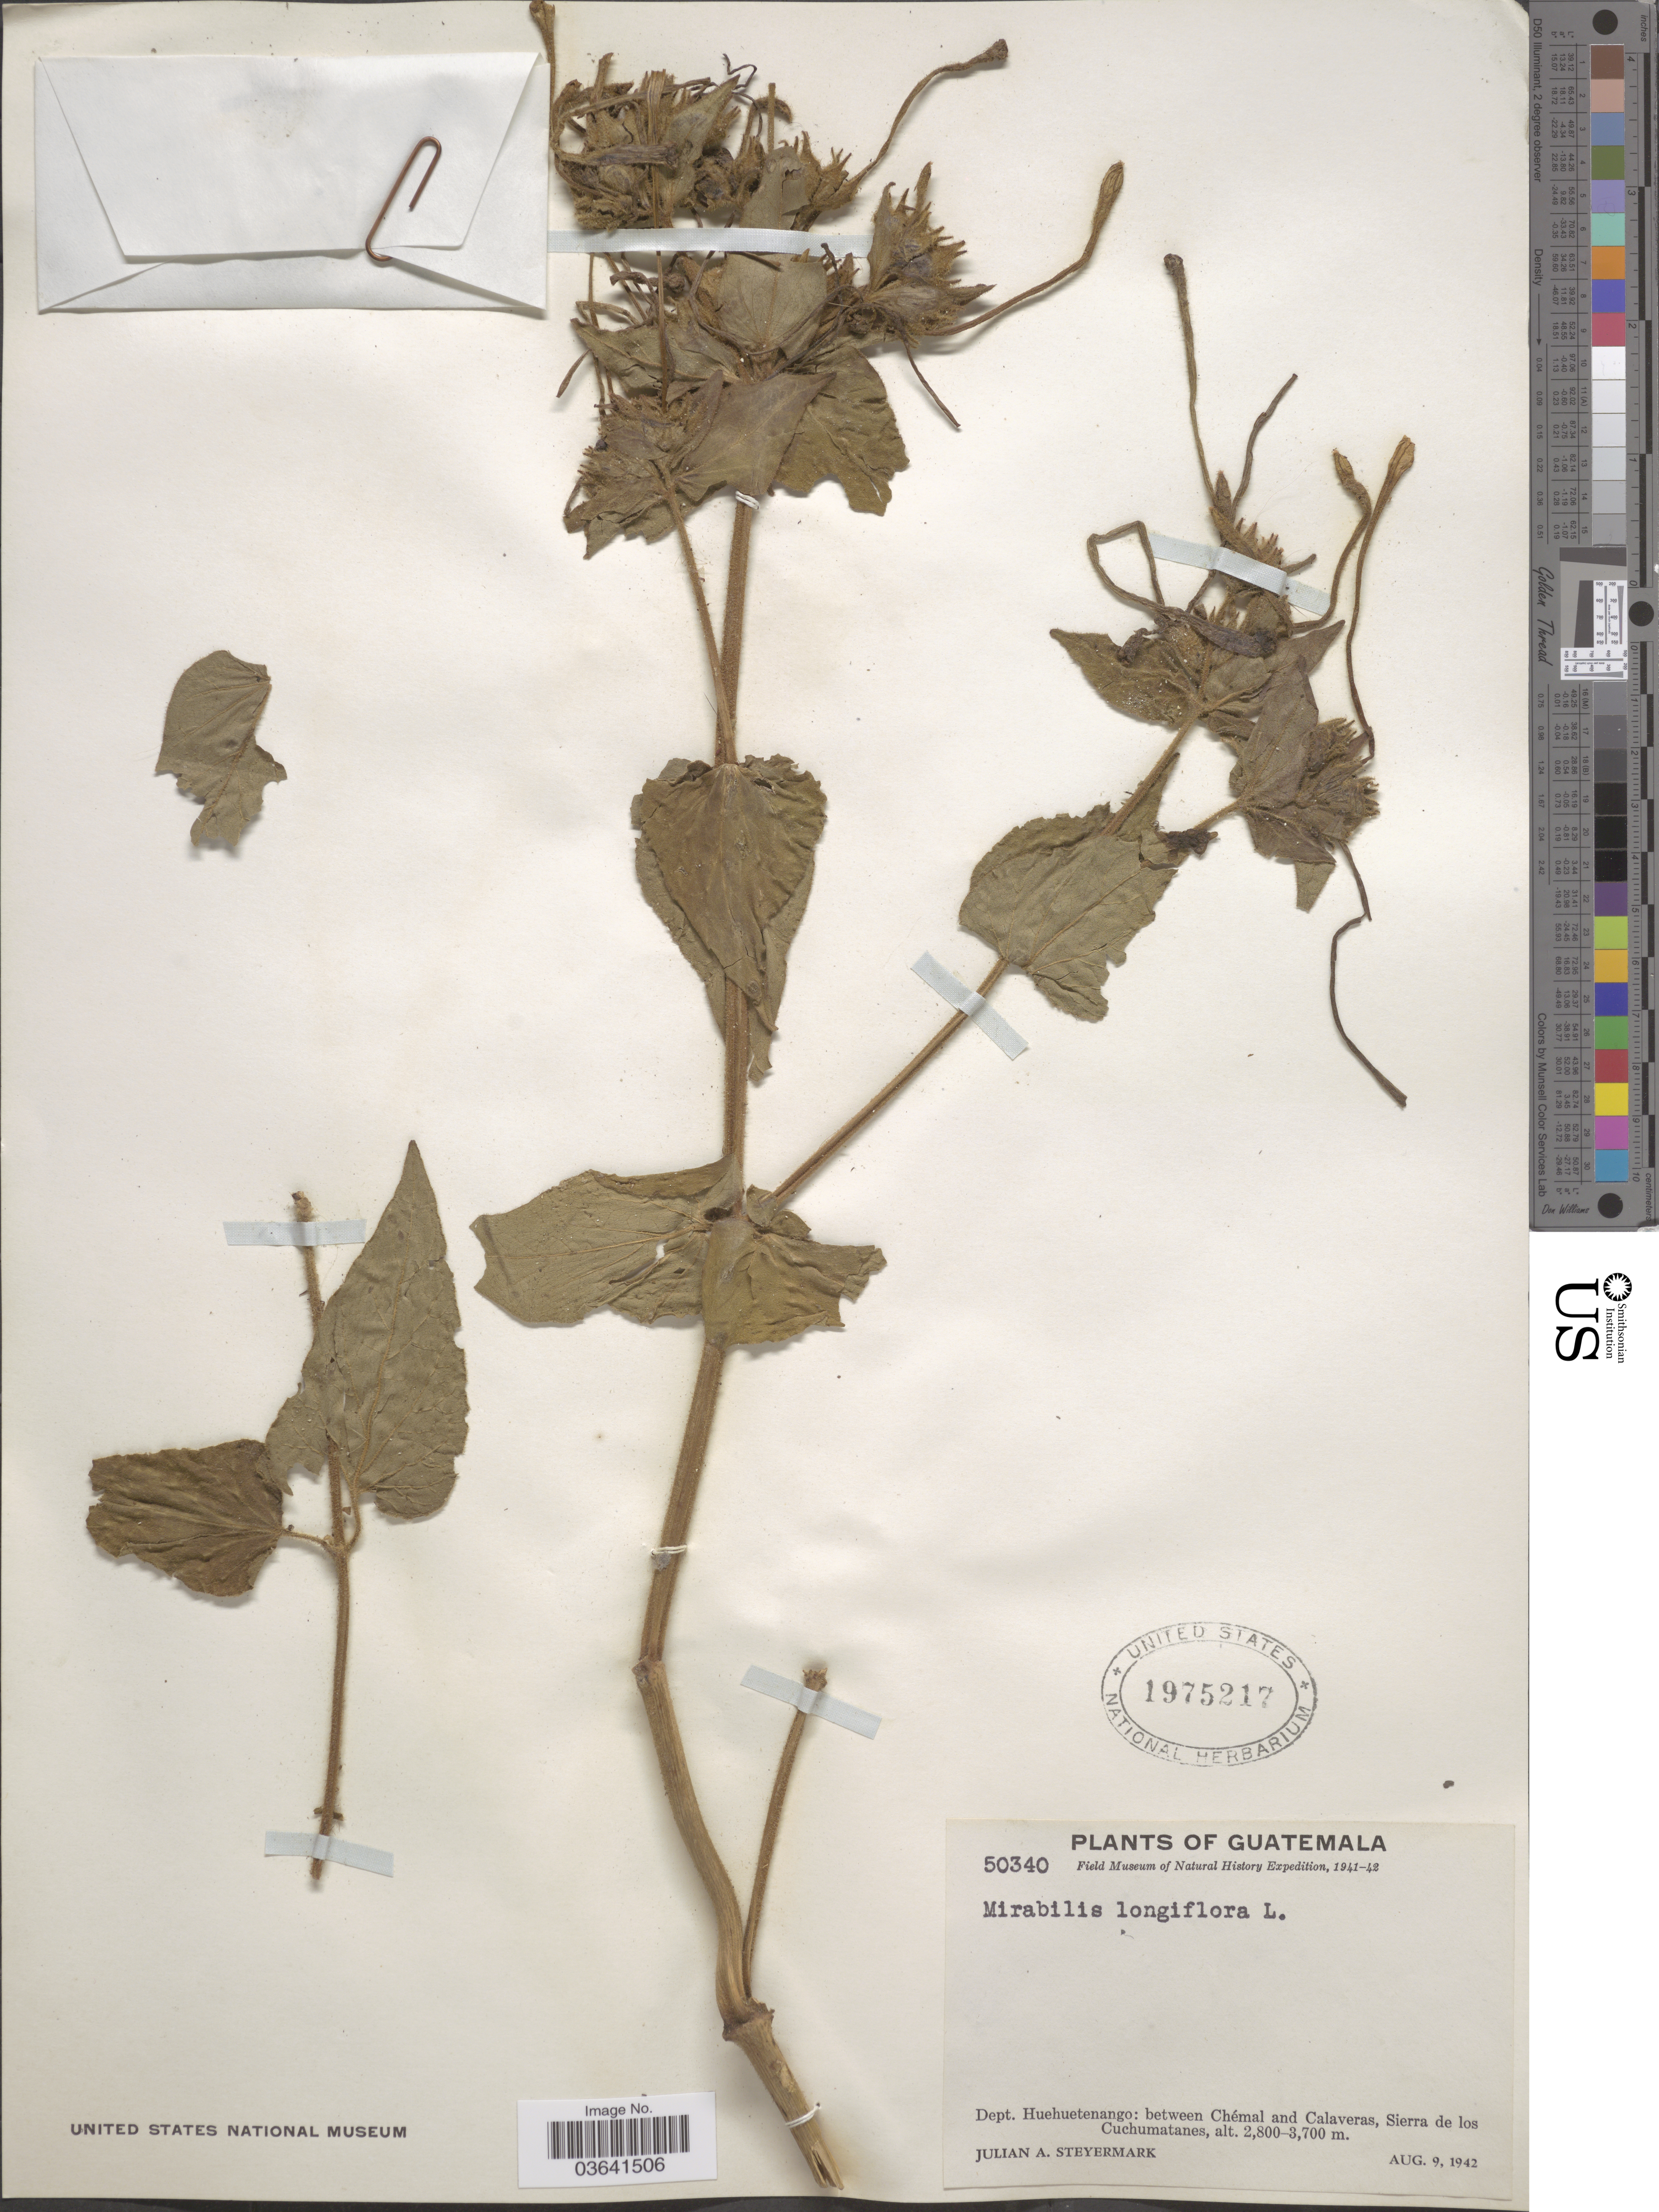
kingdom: Plantae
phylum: Tracheophyta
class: Magnoliopsida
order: Caryophyllales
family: Nyctaginaceae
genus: Mirabilis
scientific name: Mirabilis longiflora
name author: L.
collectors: J. Steyermark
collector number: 50340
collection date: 1942-08-09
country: Guatemala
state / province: Huehuetenango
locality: Dept. Huehuetenango: between Chémal and Calaveras, Sierra de los Cuchumatanes.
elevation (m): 2800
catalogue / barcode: US 1975217